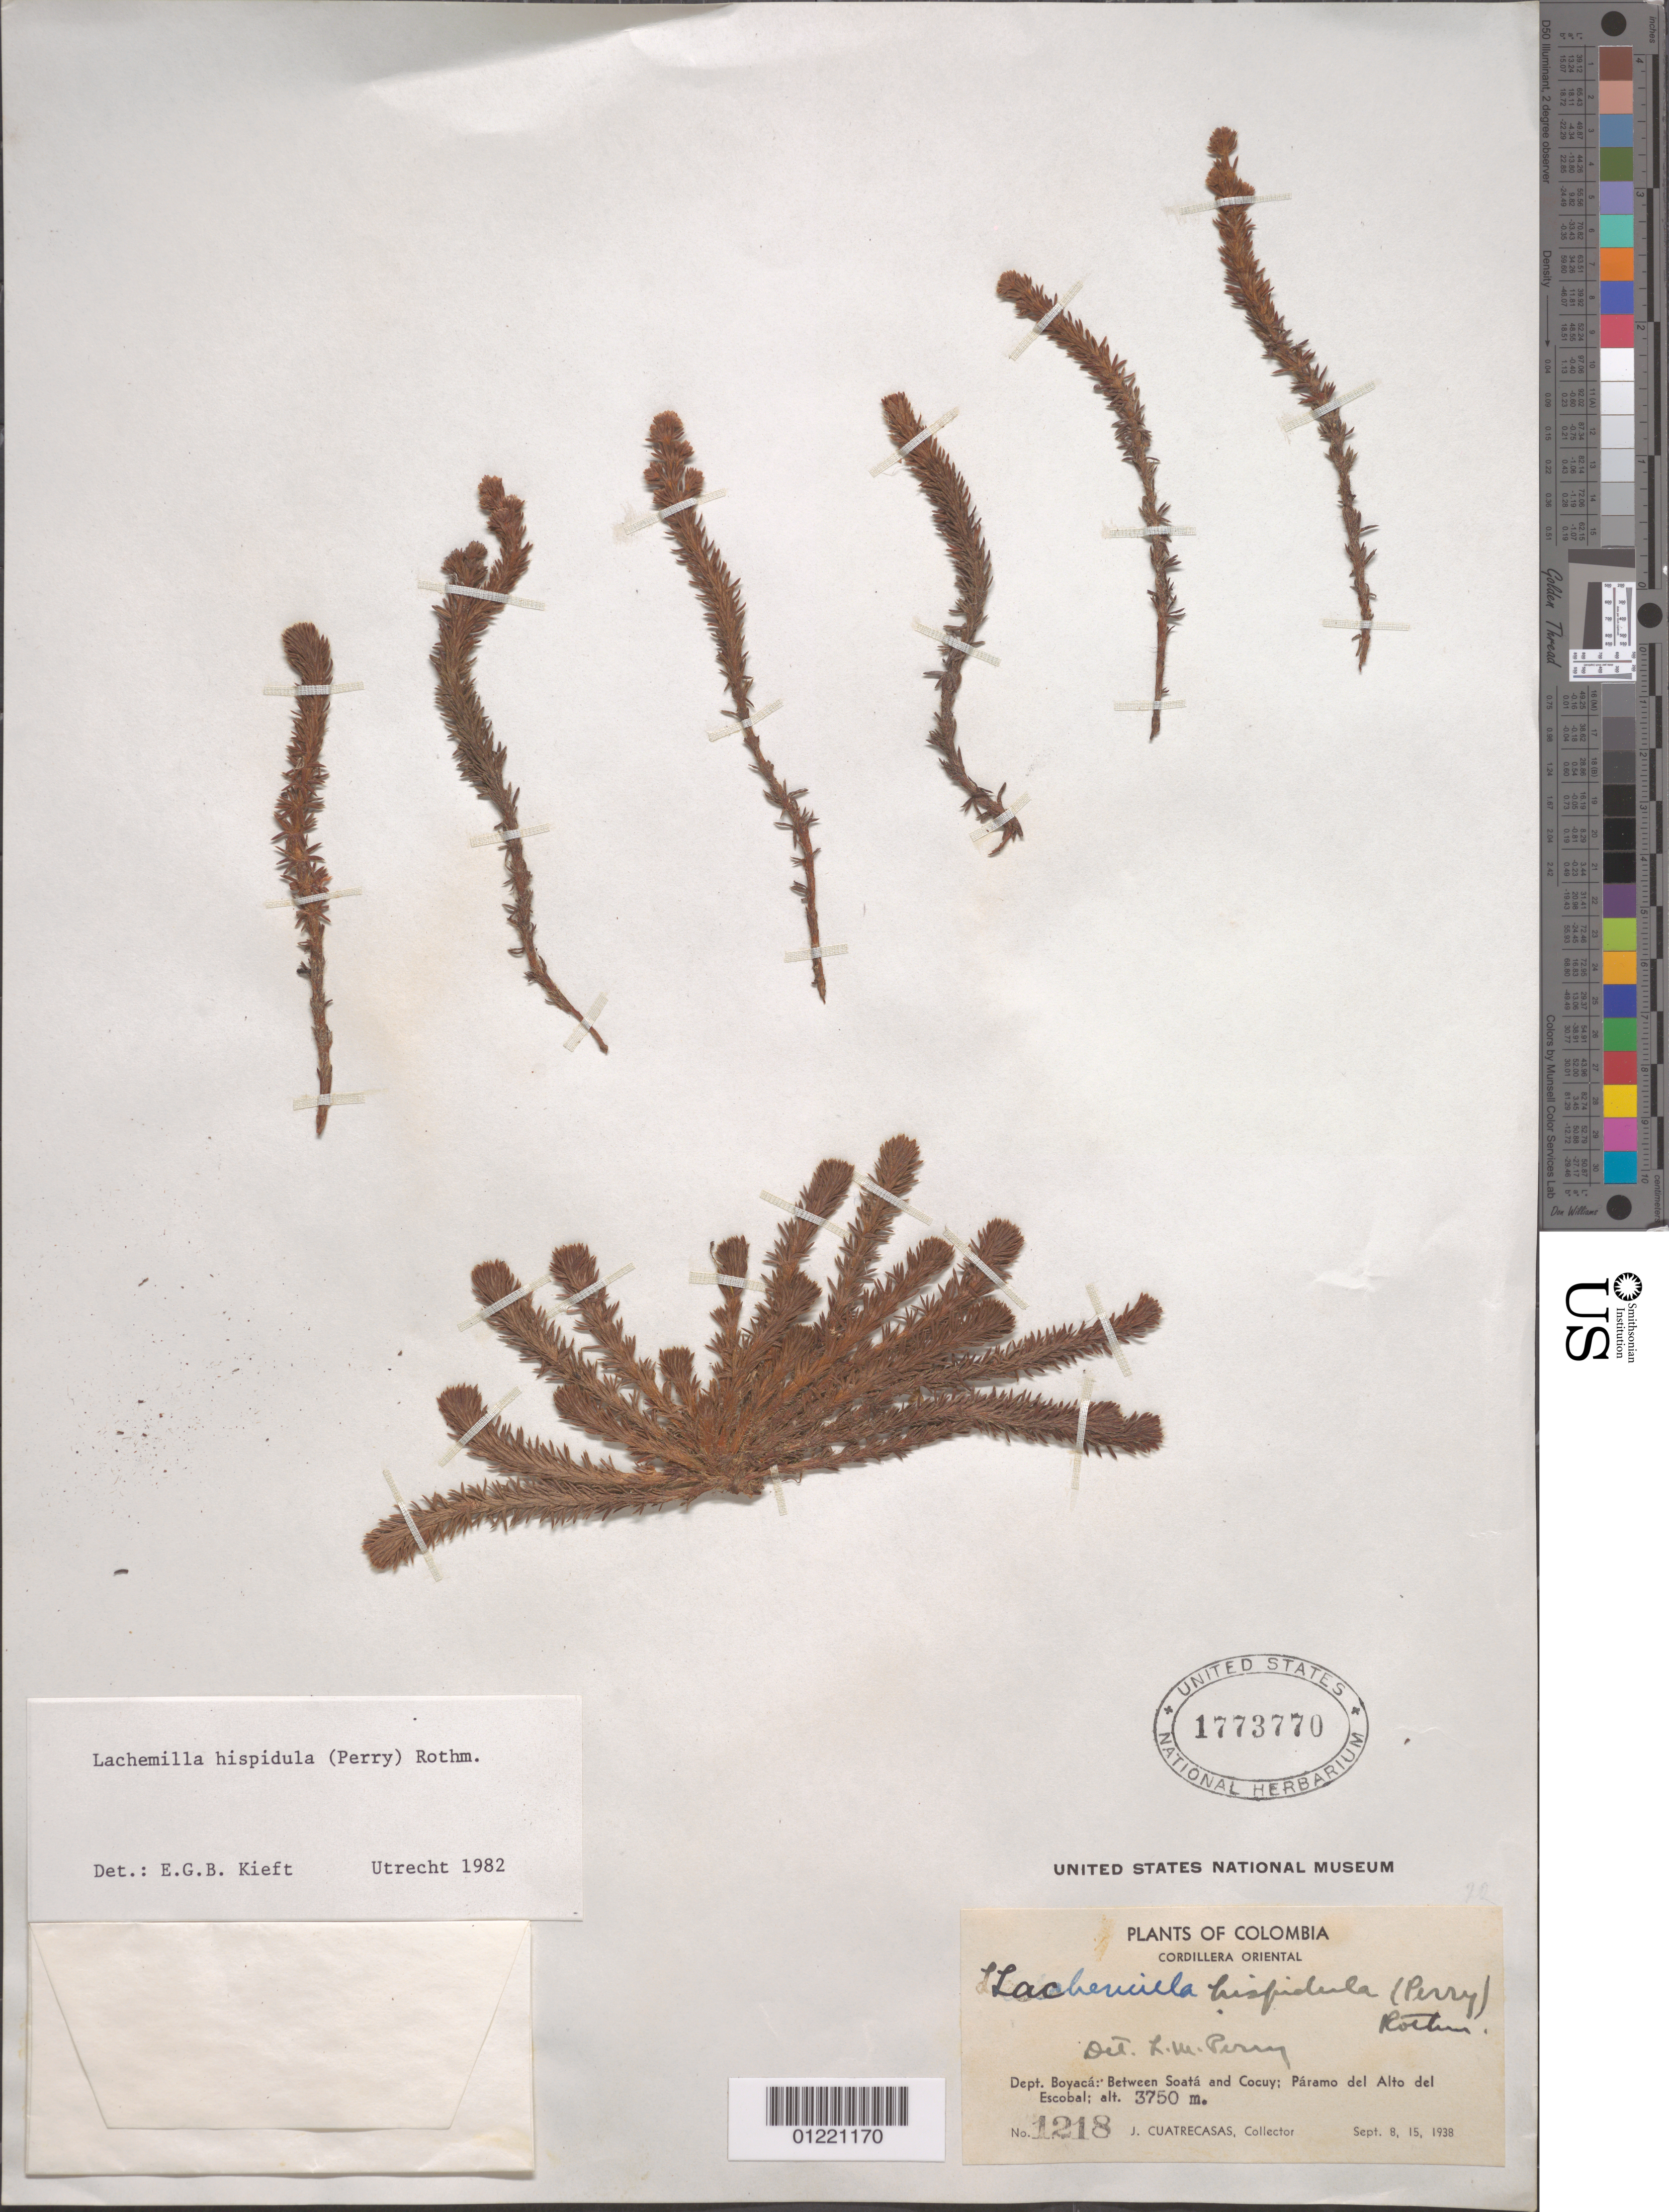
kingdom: Plantae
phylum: Tracheophyta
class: Magnoliopsida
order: Rosales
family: Rosaceae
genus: Lachemilla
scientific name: Lachemilla hispidula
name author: (L.M. Perry) Rothm.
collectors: J. Cuatrecasas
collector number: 1218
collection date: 1938-09-08/1938-09-15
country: Colombia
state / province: Boyacá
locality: Between Soatá and Cocuy; Páramo del Alto del Escobal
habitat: paramo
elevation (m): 3750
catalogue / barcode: US 1773770